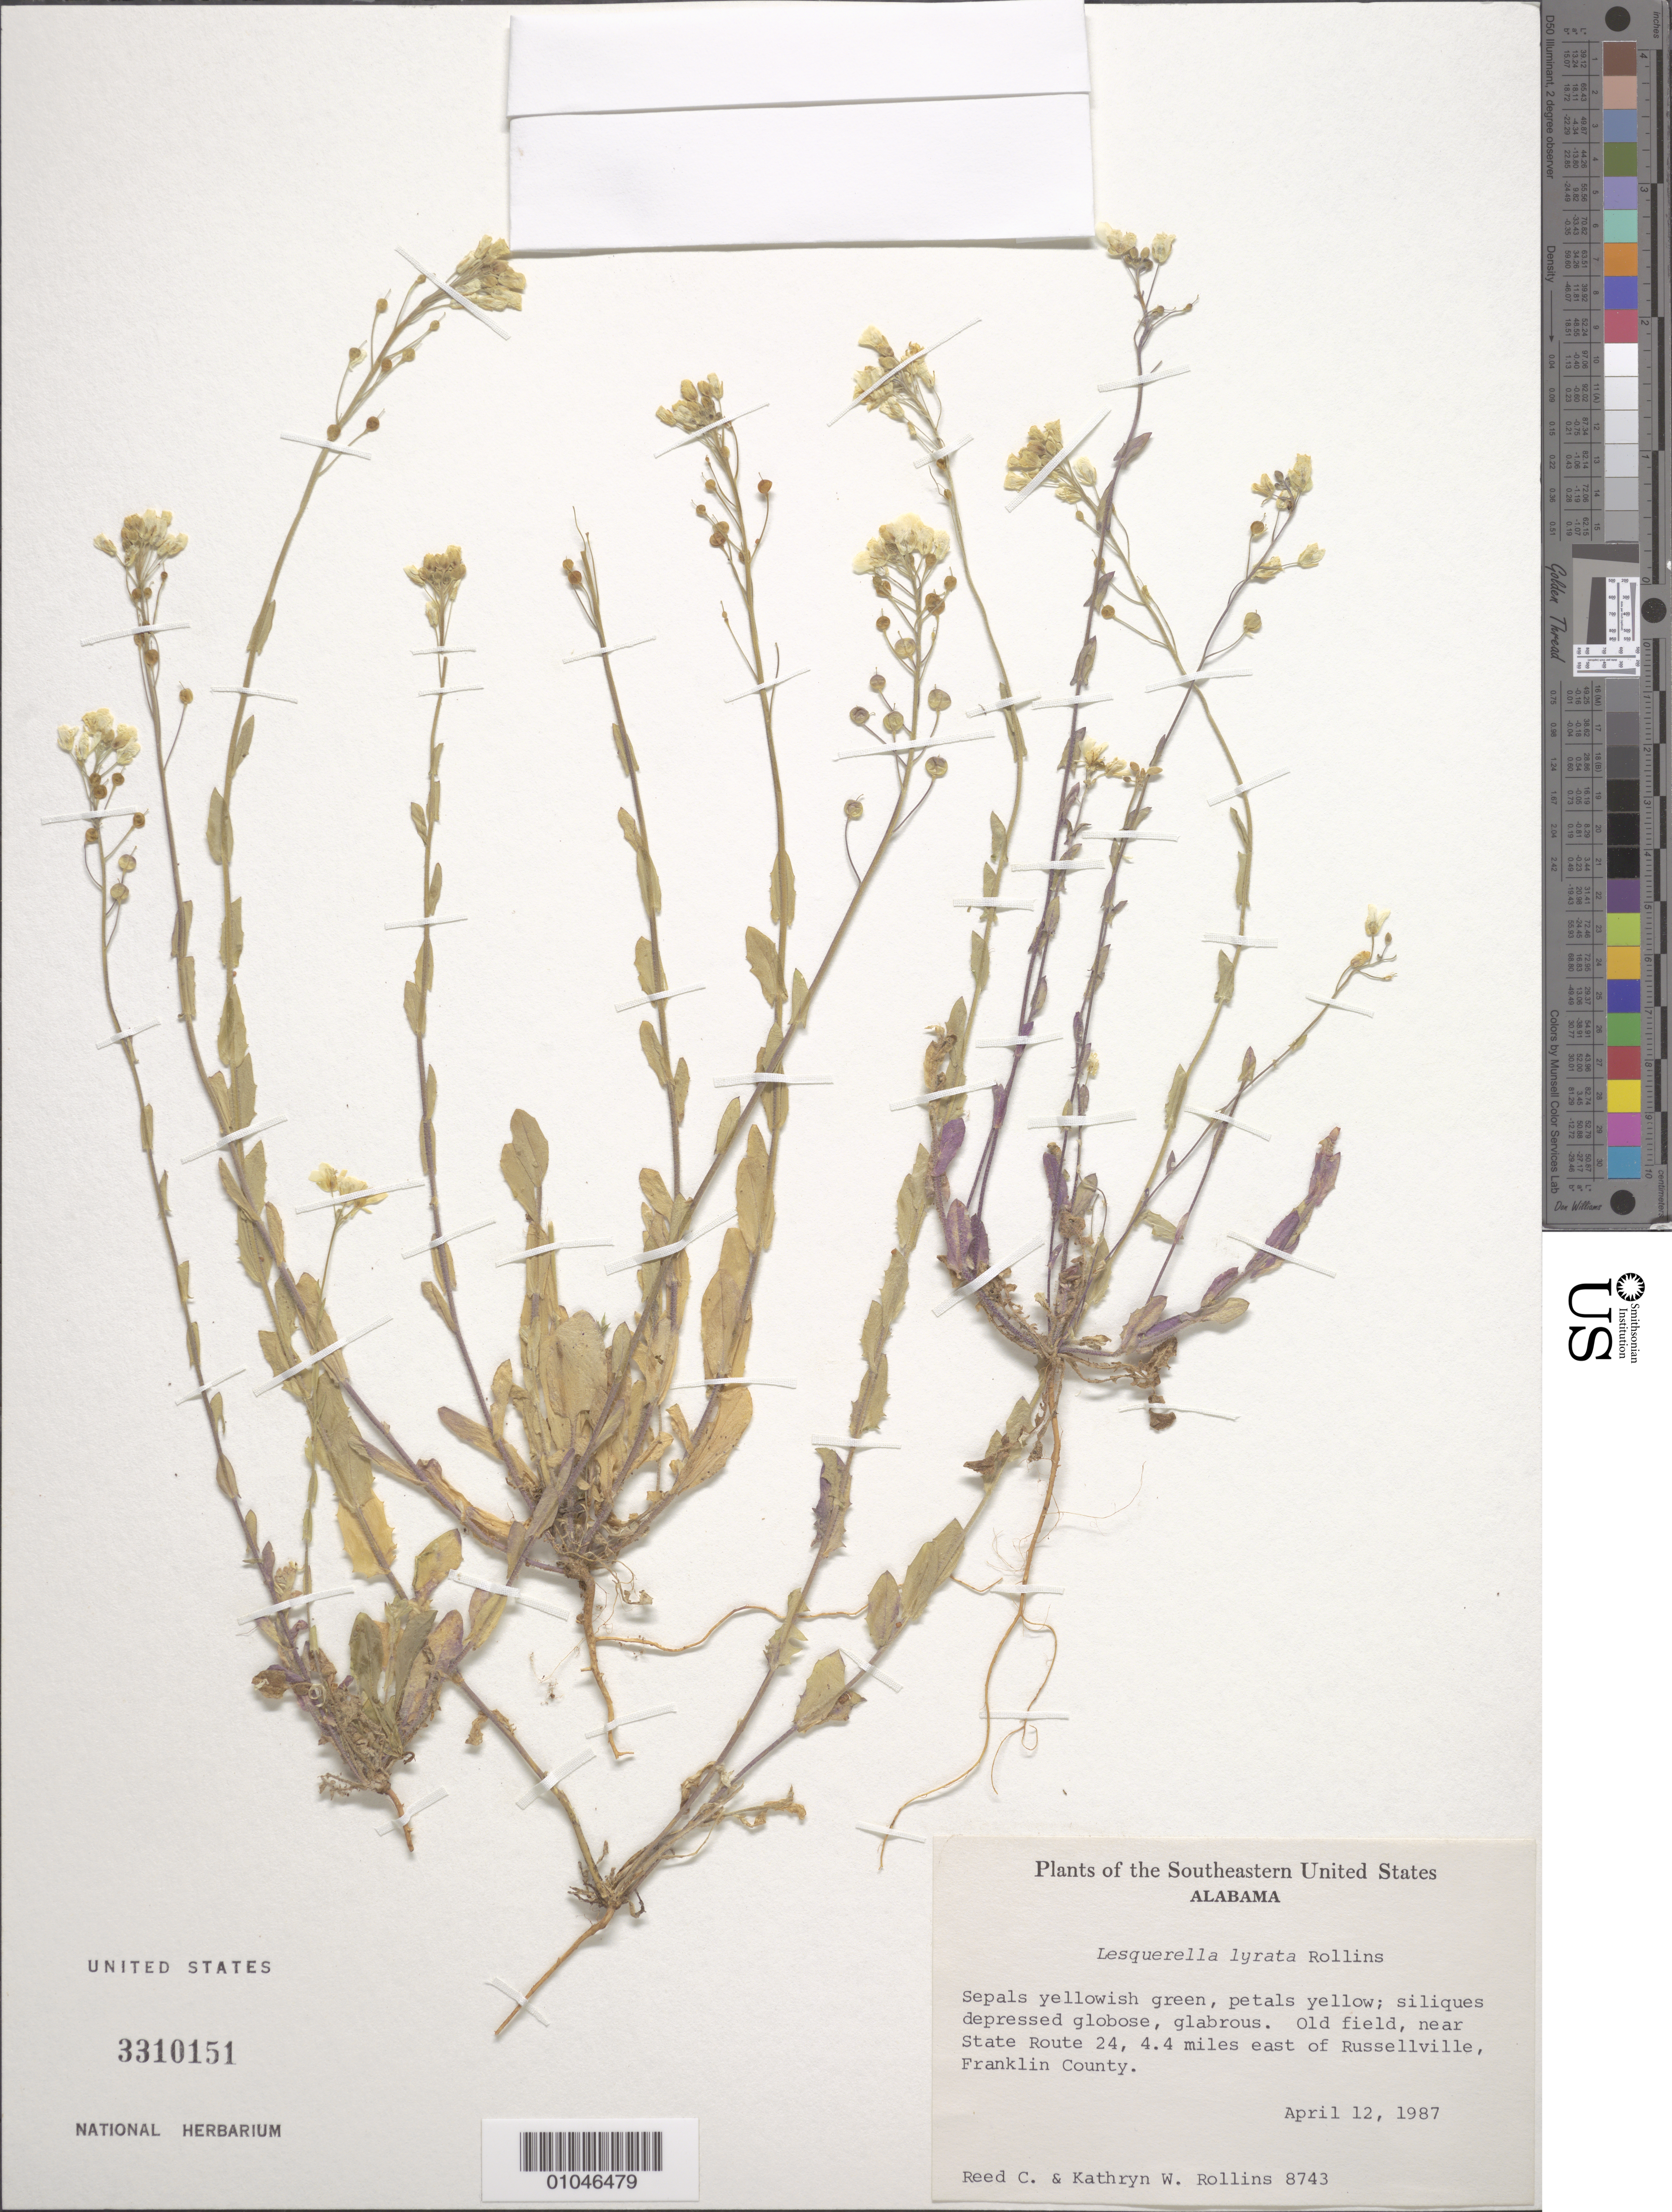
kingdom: Plantae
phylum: Tracheophyta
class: Magnoliopsida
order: Brassicales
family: Brassicaceae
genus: Lesquerella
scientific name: Lesquerella lyrata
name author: Rollins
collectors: R. C. Rollins & K. W. Rollins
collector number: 8743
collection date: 1987-04-12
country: United States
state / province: Alabama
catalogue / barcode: US 3310151